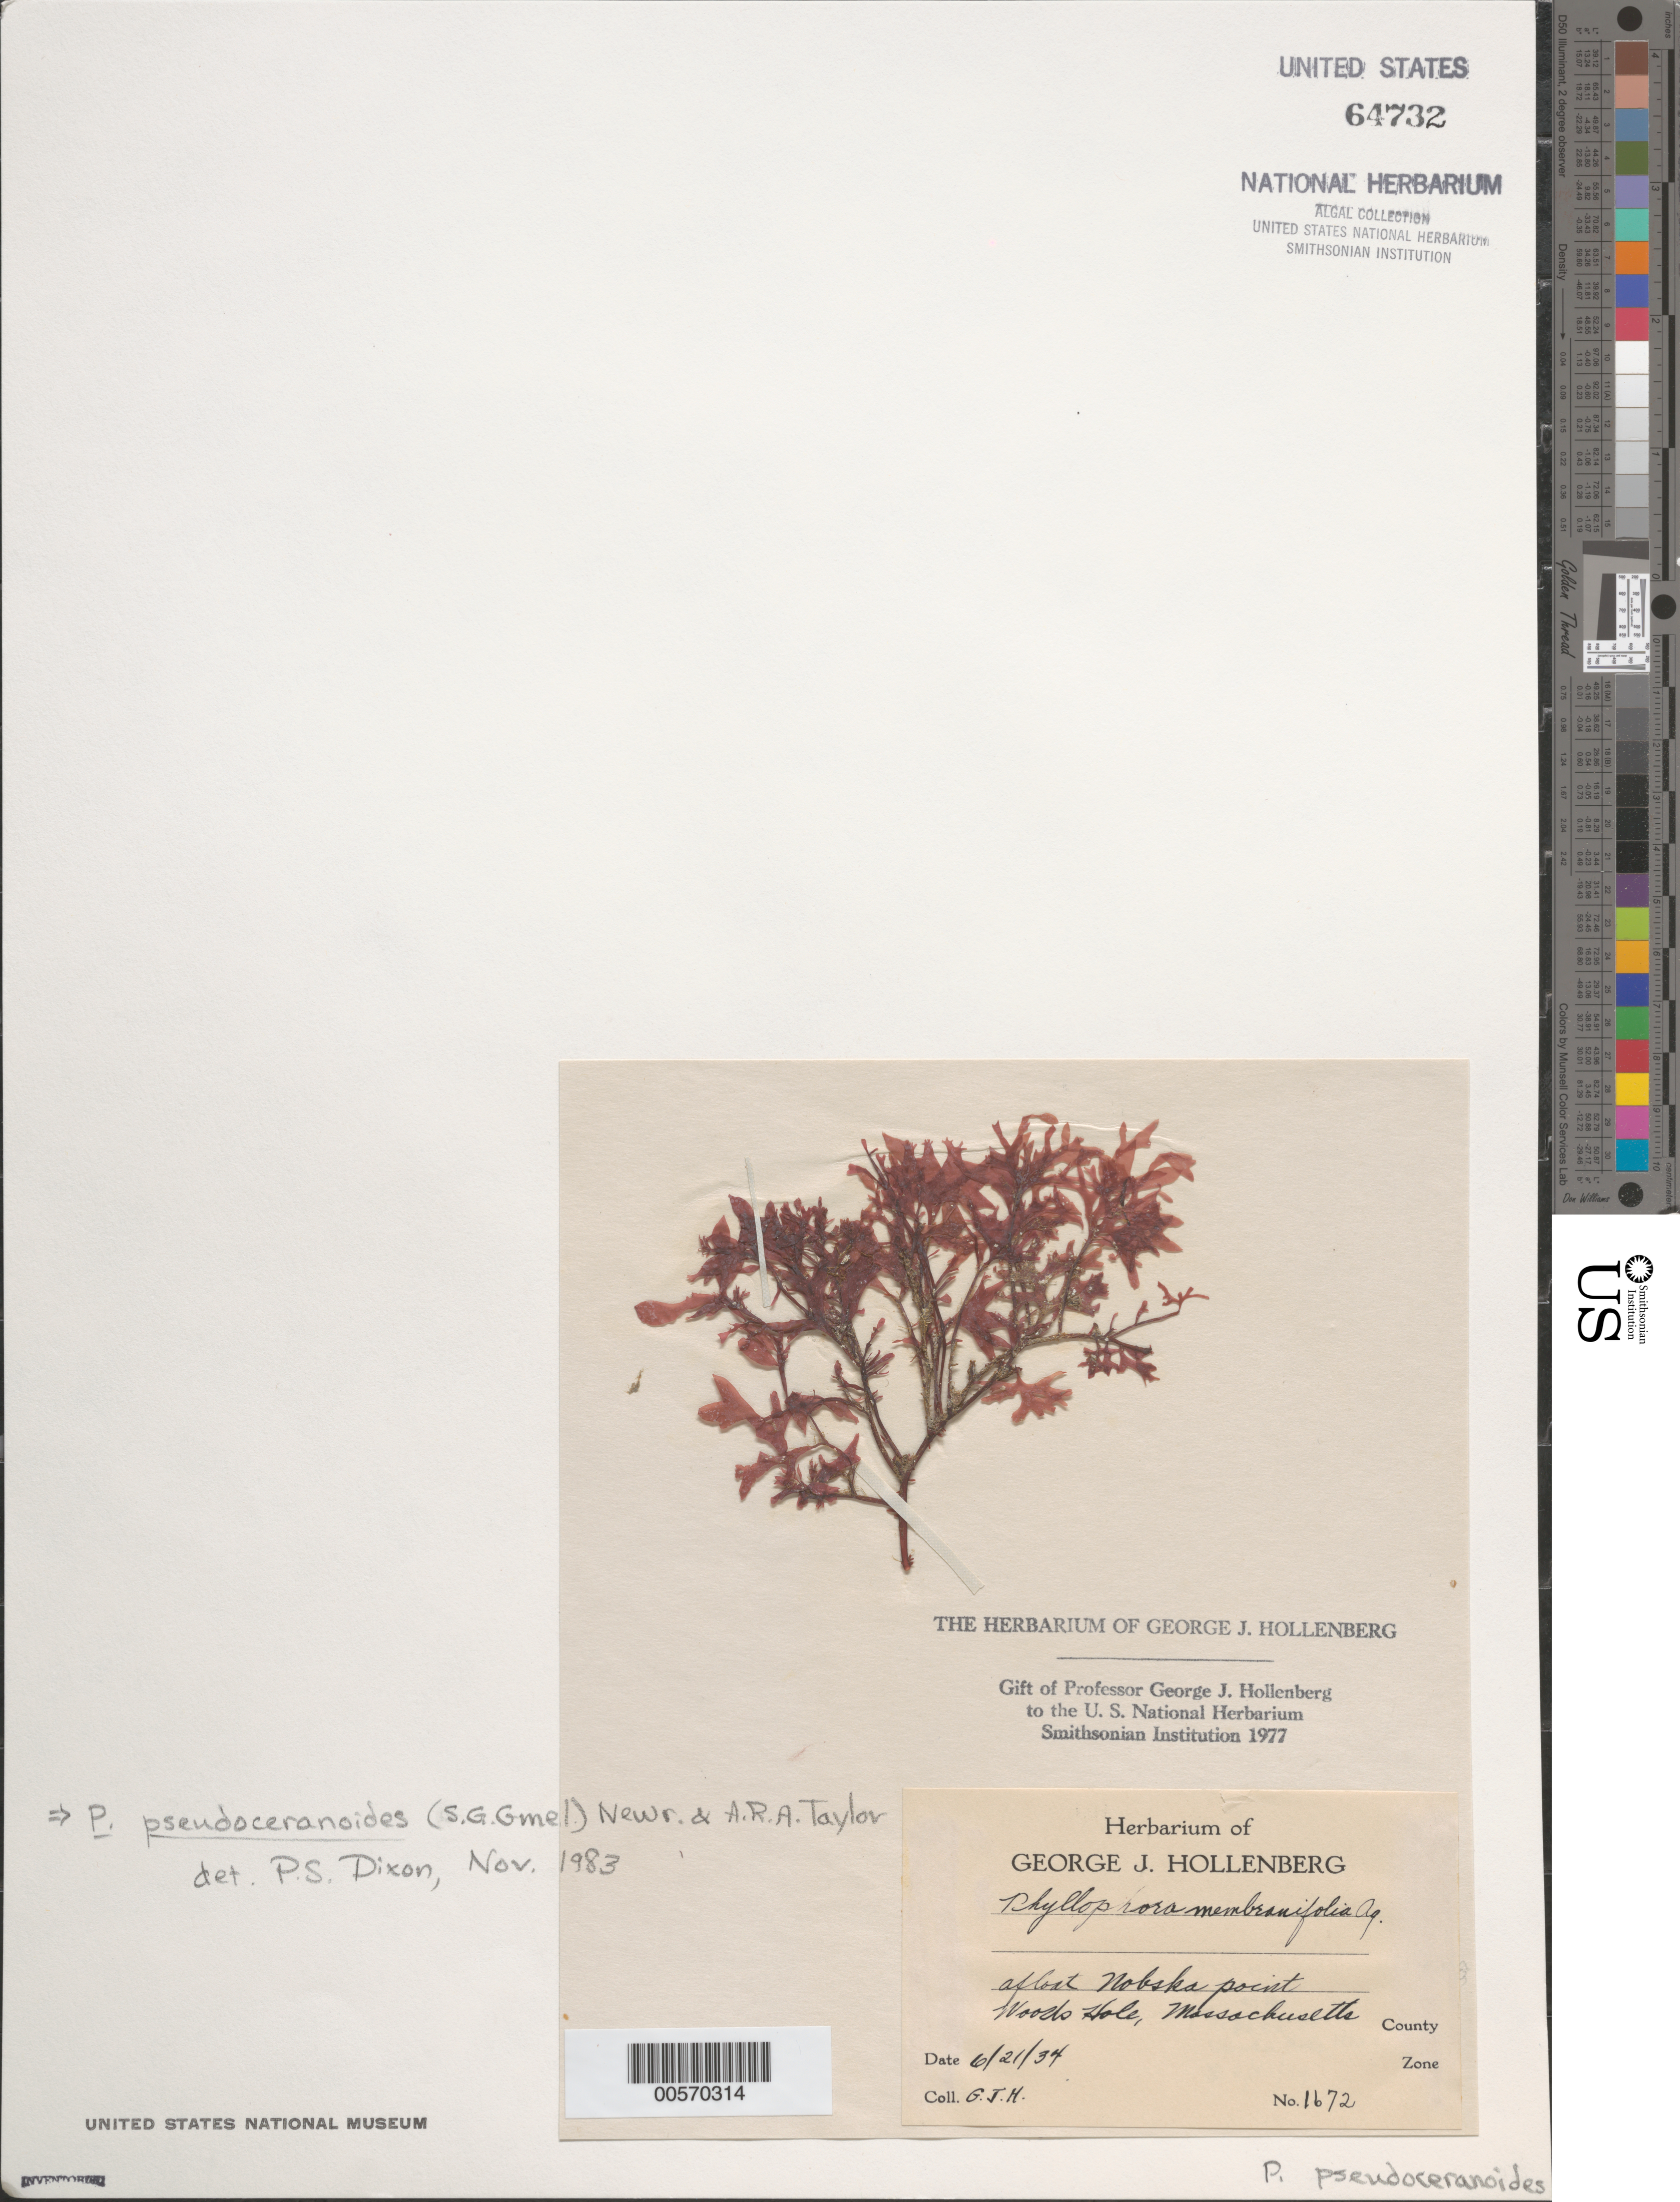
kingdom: Plantae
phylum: Rhodophyta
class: Florideophyceae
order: Gigartinales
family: Phyllophoraceae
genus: Phyllophora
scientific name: Phyllophora pseudoceranoides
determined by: Dixon, P. S.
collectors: G. Hollenberg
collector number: GJH 1672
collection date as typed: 21 Jun 1934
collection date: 1934-06-21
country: United States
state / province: Massachusetts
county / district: Barnstable County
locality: Woods Hole, Nobska Point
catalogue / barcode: US 64732